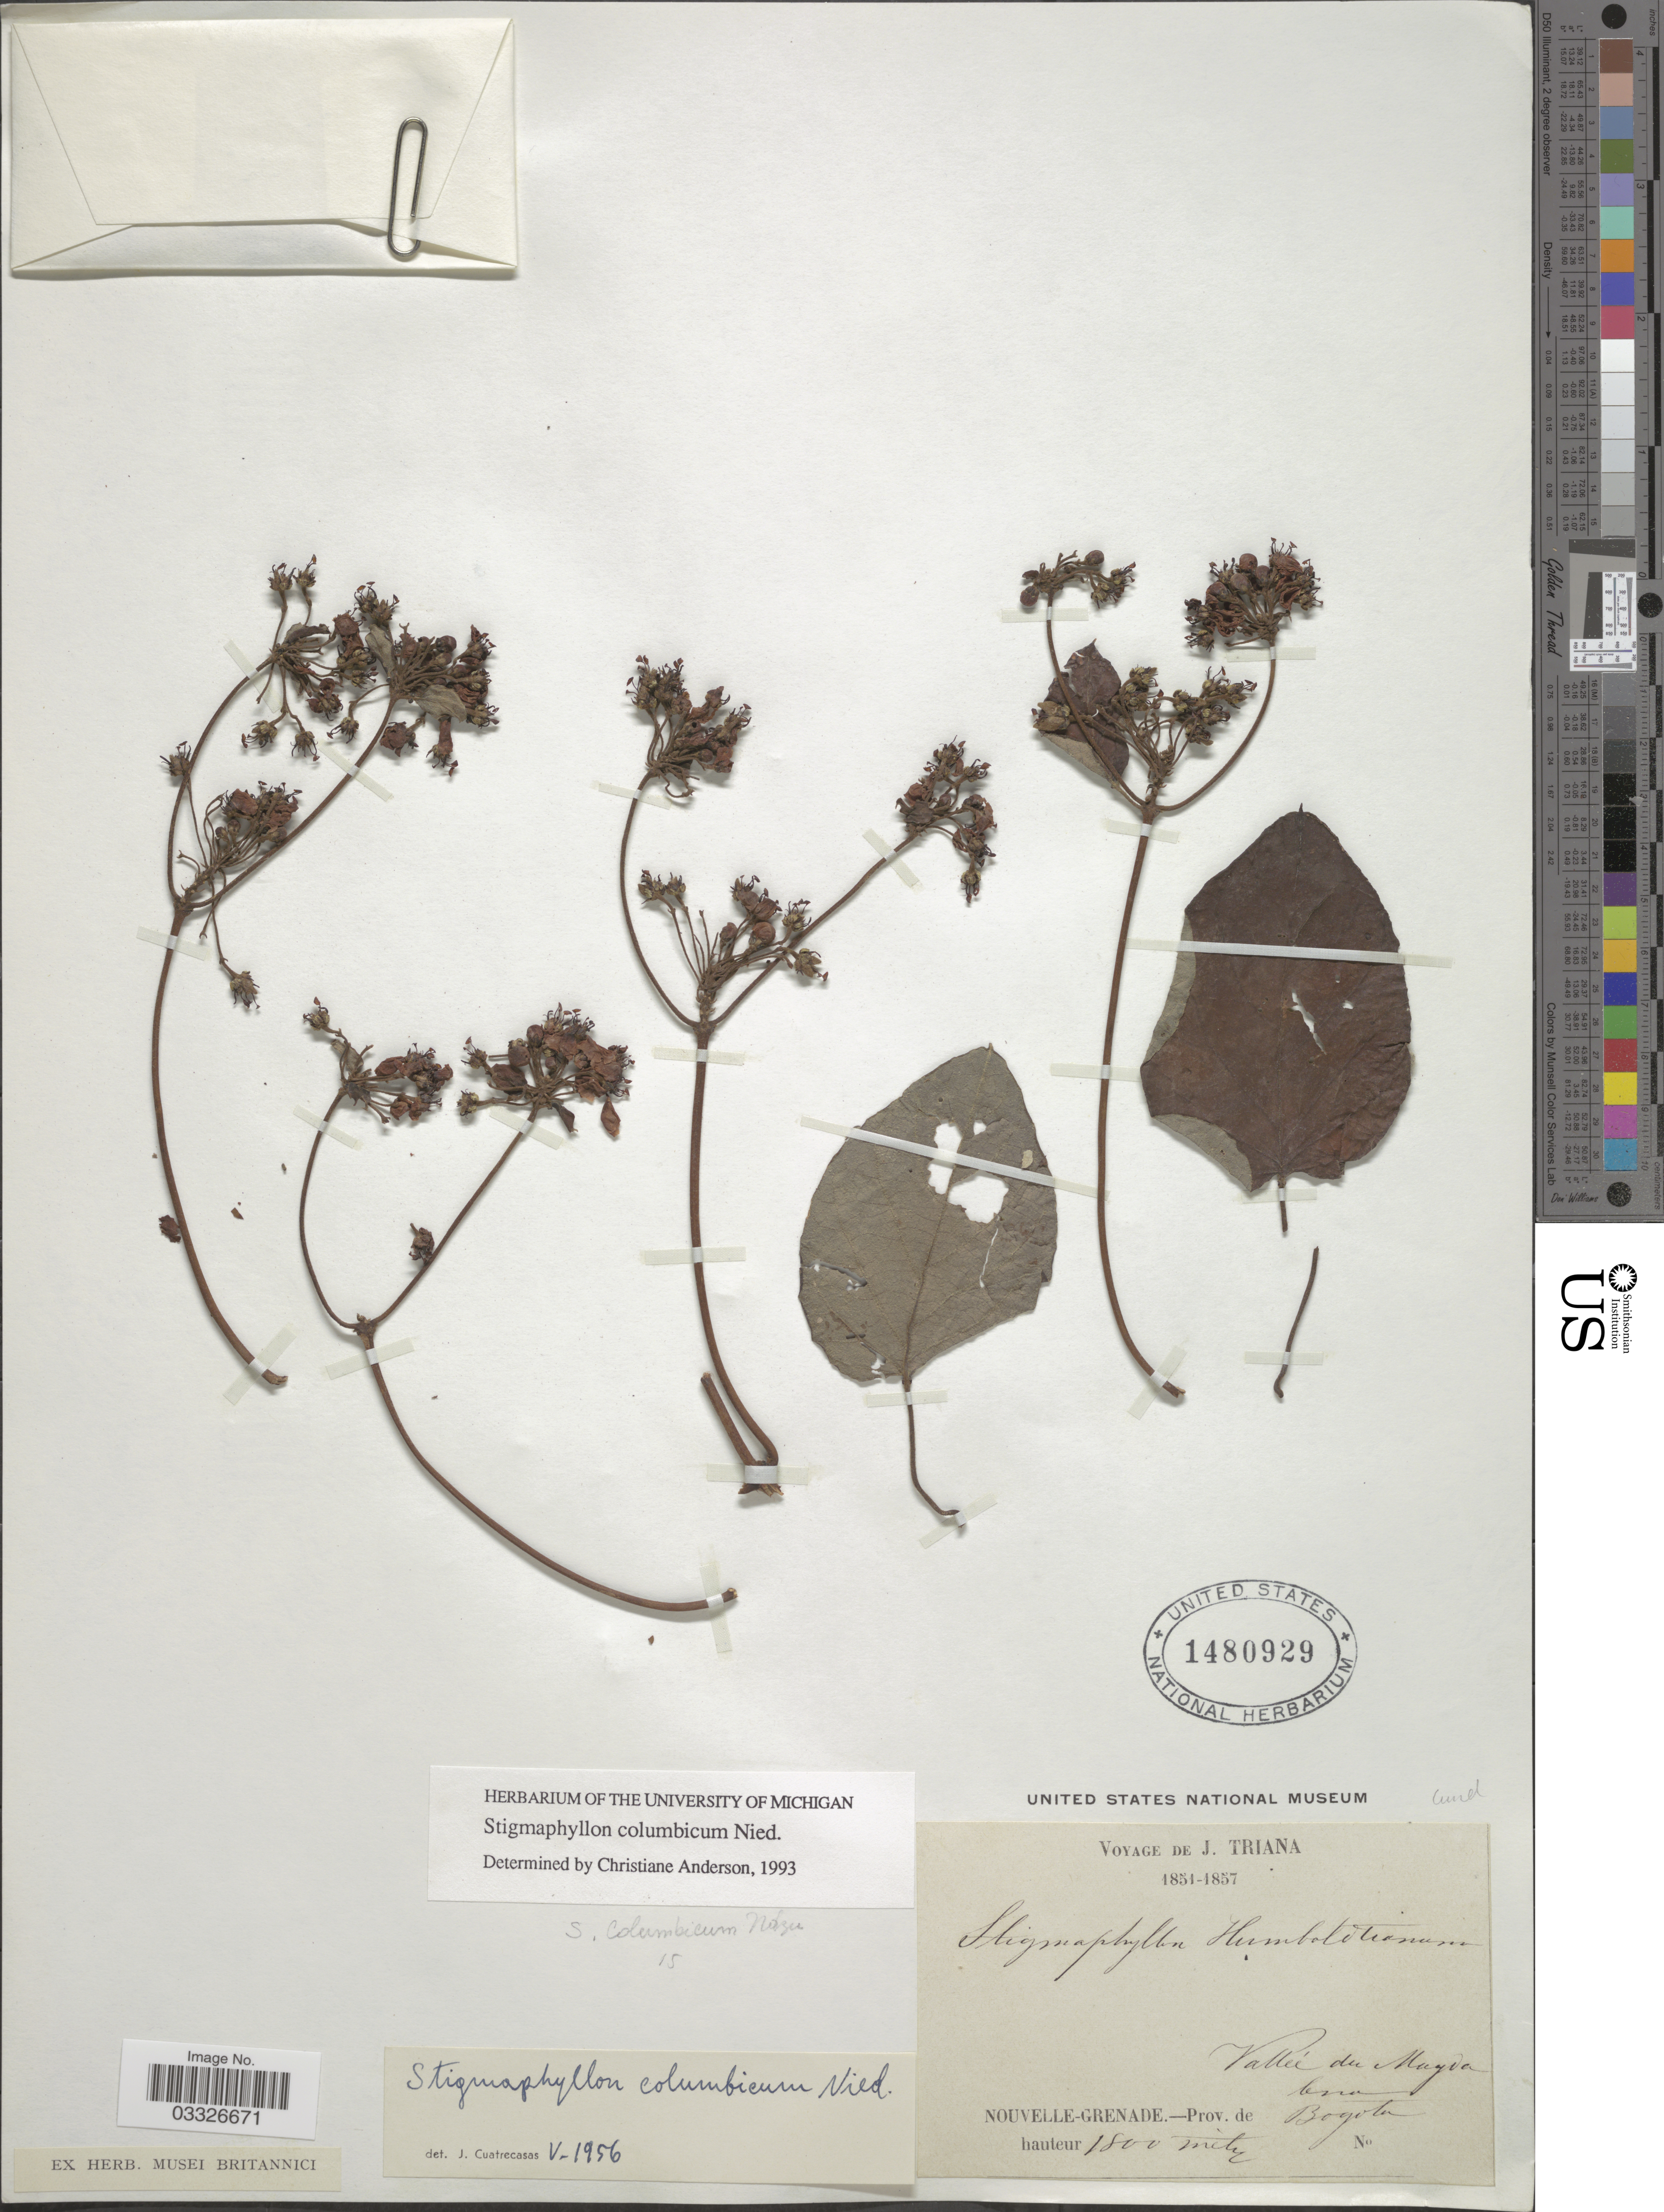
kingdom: Plantae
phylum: Tracheophyta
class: Magnoliopsida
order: Malpighiales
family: Malpighiaceae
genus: Stigmaphyllon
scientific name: Stigmaphyllon columbicum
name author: Nied.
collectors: J. Triana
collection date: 1851/1857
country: Colombia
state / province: Bogota D.C.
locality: Valleé du Magda. Nouvelle-Grenada. Prov. de Bogota.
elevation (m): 1800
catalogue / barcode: US 1480929